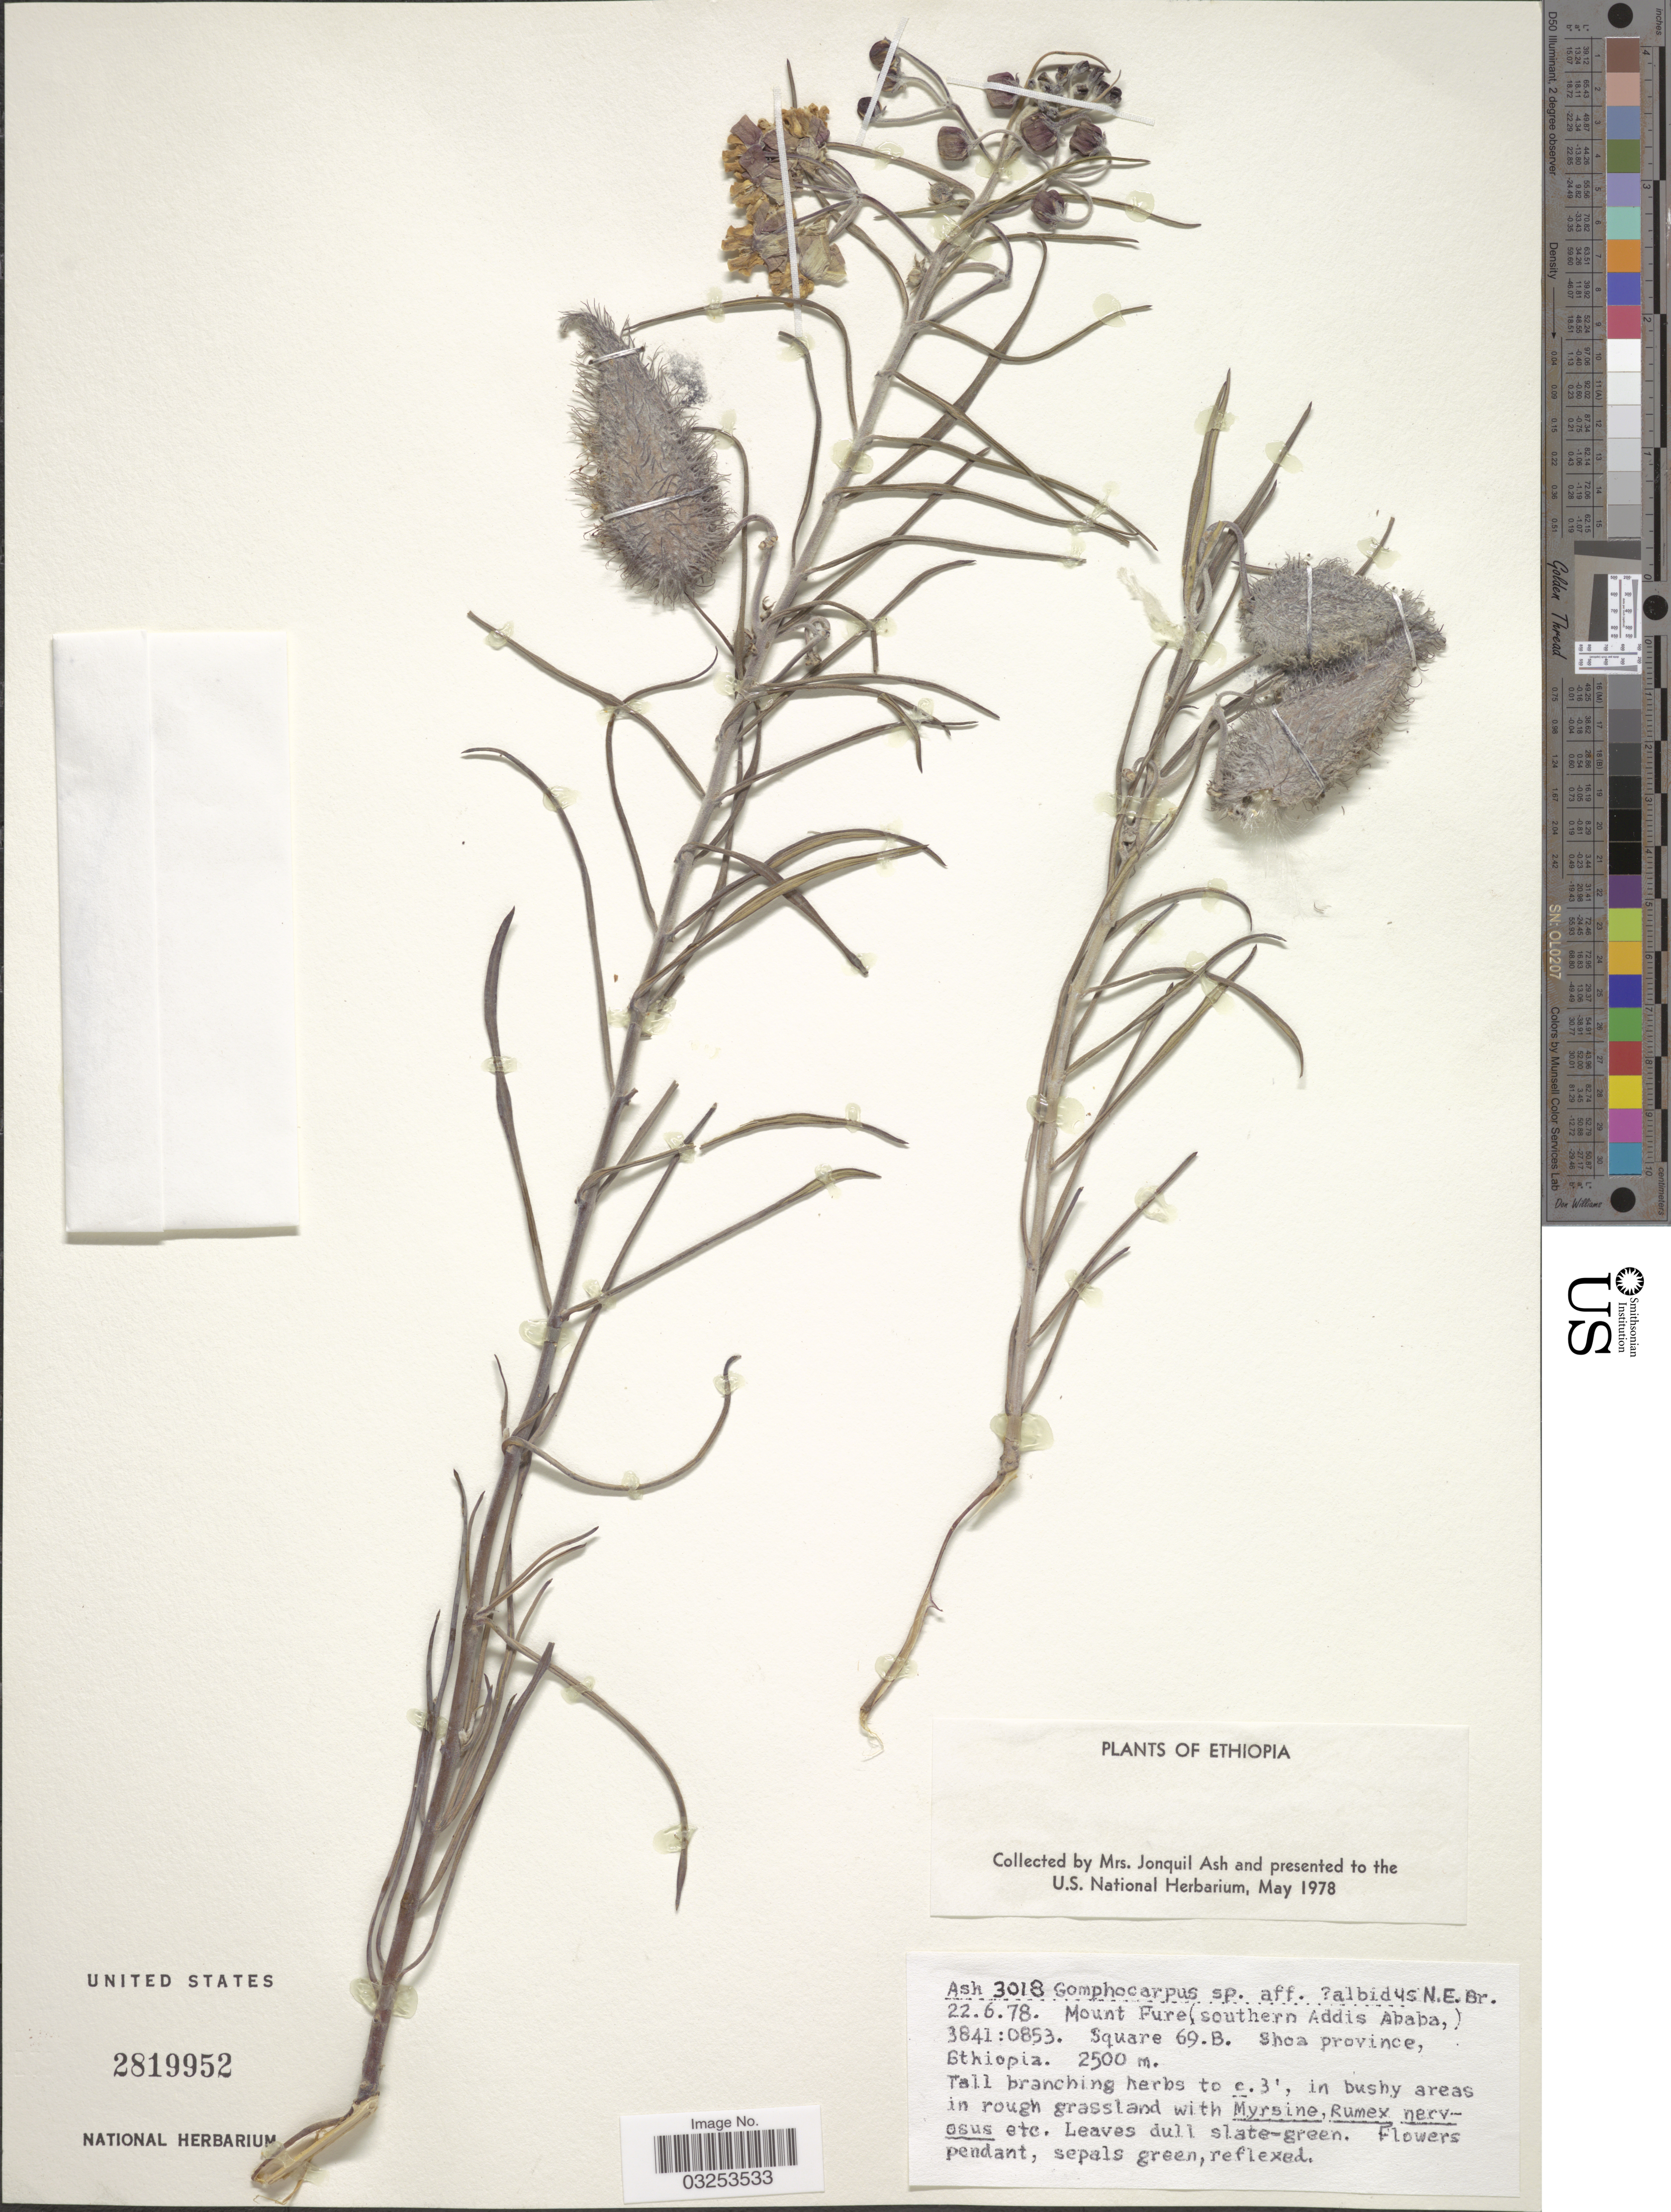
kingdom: Plantae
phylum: Tracheophyta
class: Magnoliopsida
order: Gentianales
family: Apocynaceae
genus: Gomphocarpus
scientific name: Gomphocarpus albidus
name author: N.E. Br.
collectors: J. Ash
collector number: Ash 3018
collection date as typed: Transcribed d/m/y: 22/6/78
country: Ethiopia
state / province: Addis Ababa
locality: Mount Fure (southern Addis Ababa) 3841:0853. Square 69. B. Shoa province.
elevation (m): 2500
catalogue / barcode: US 2819952